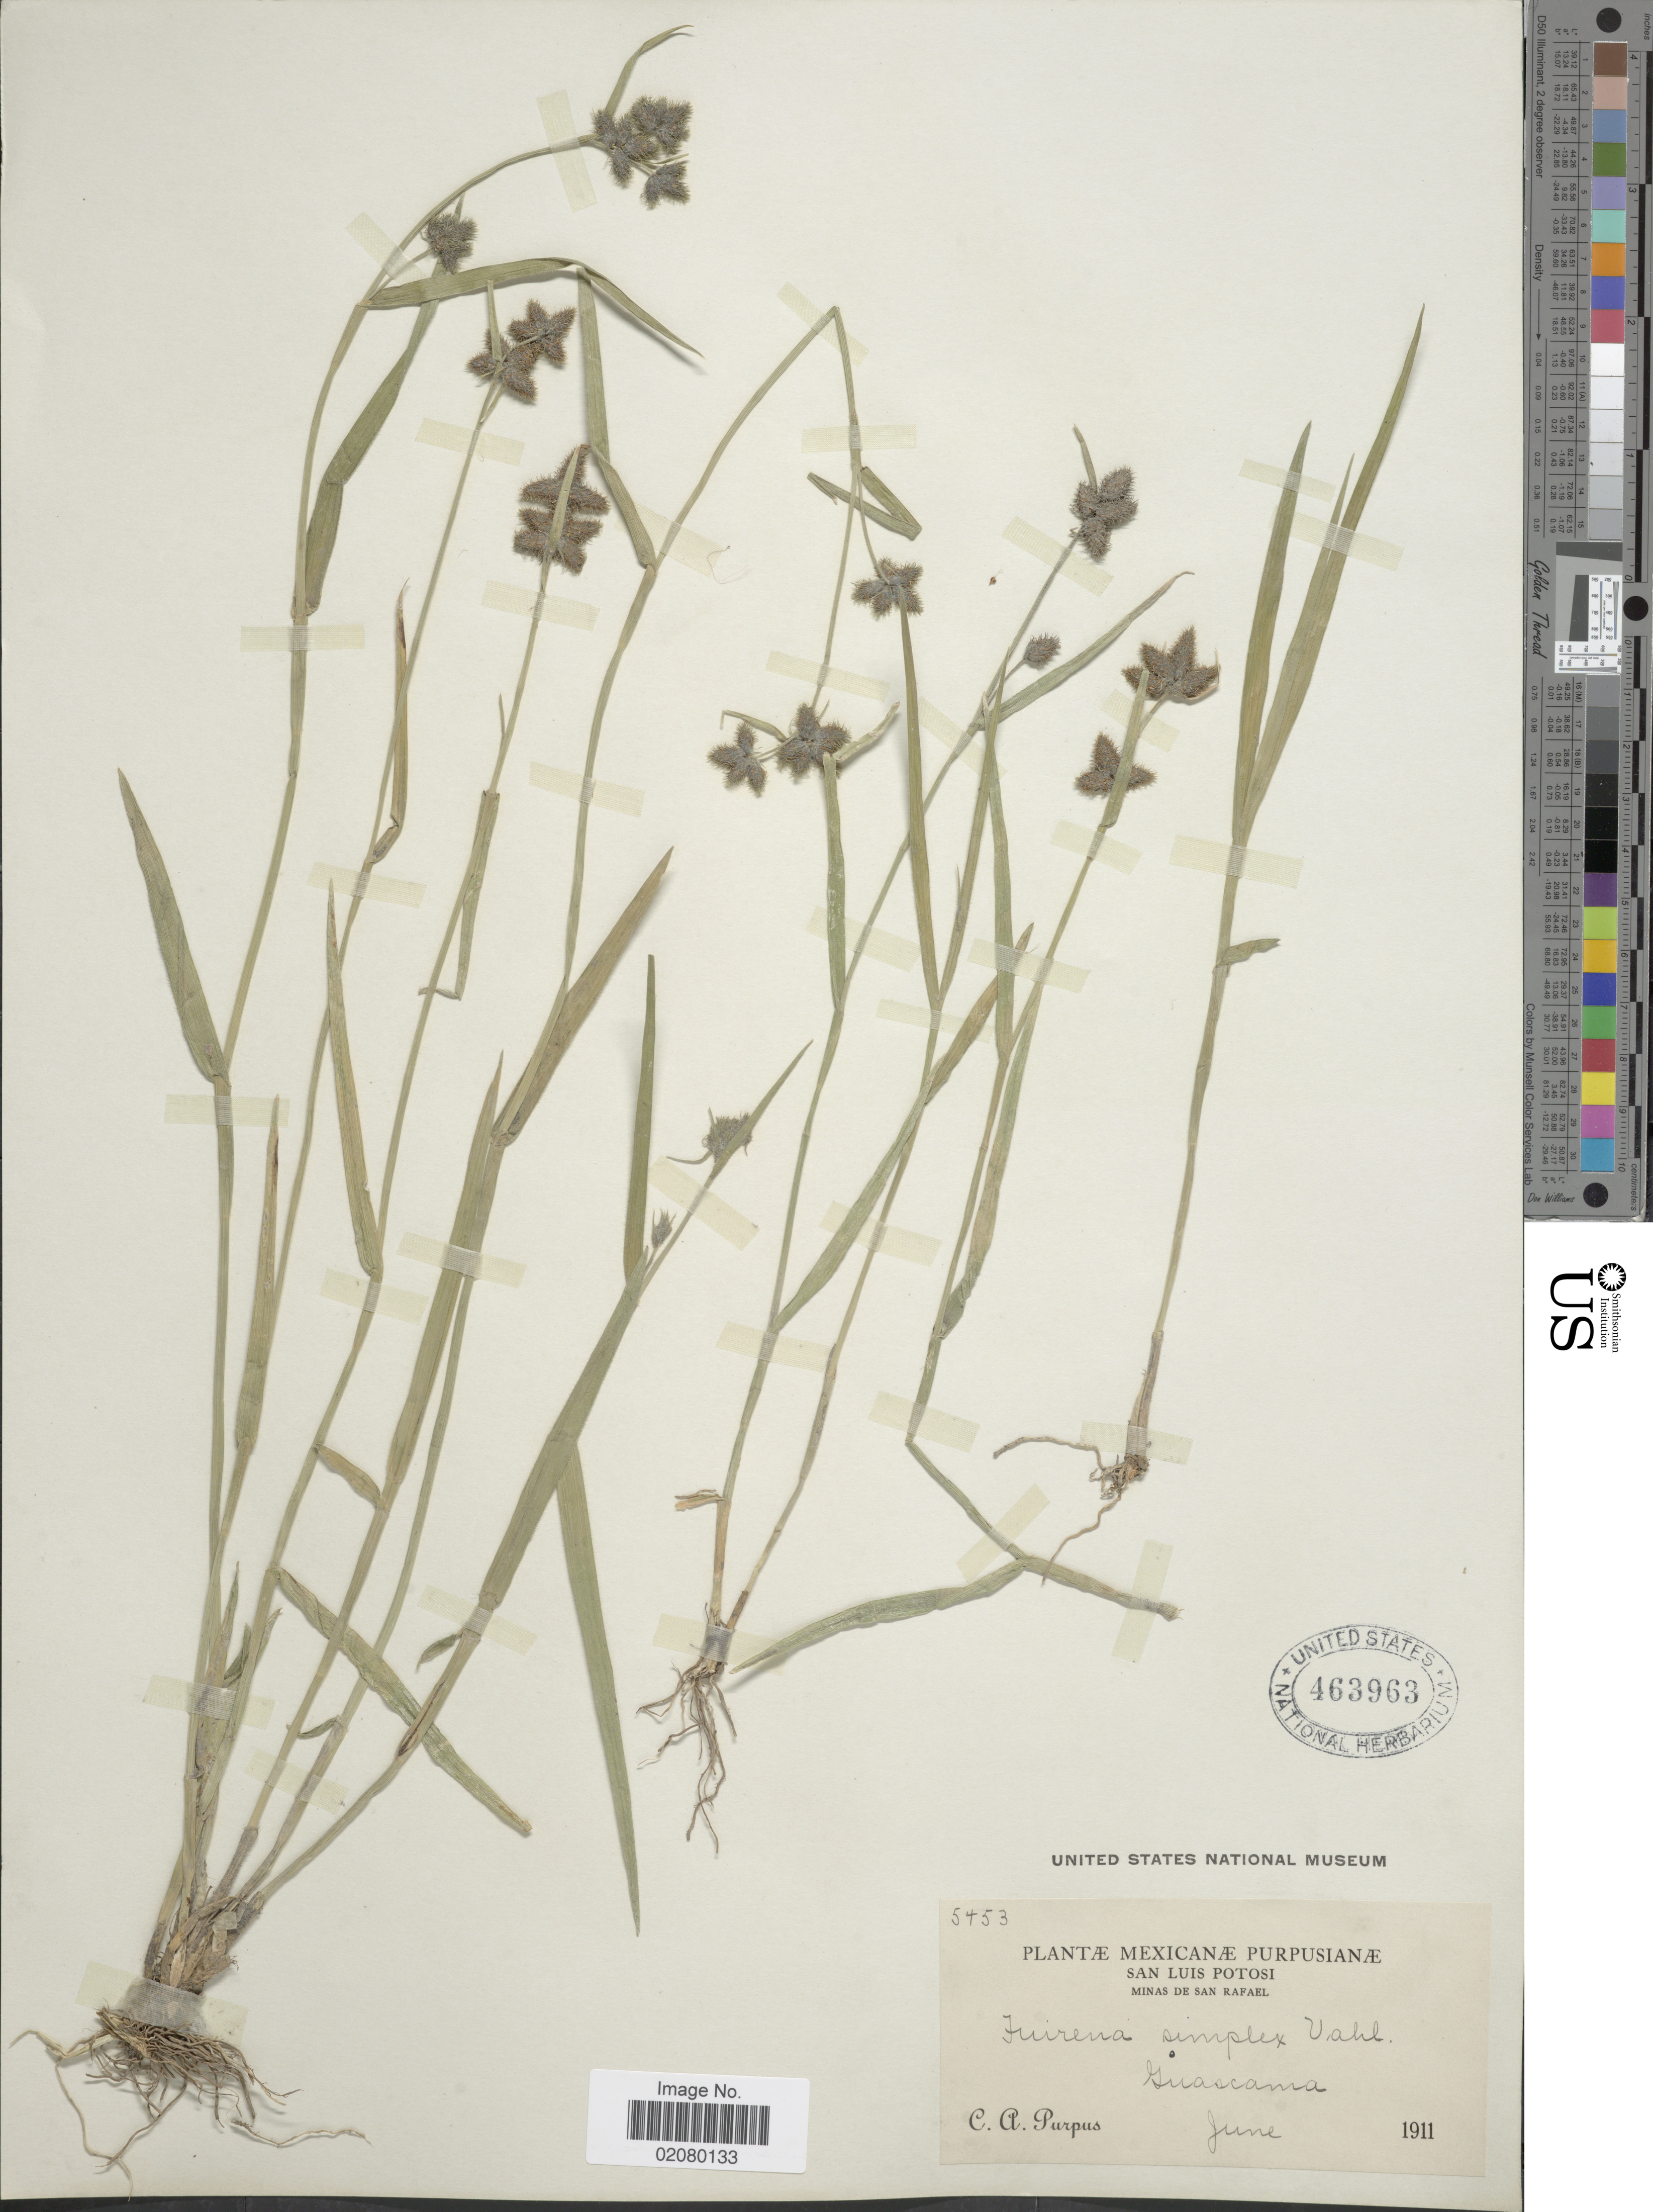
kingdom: Plantae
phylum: Tracheophyta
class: Liliopsida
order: Poales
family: Cyperaceae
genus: Fuirena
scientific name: Fuirena simplex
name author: Vahl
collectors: C. A. Purpus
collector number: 5453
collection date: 1911-06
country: Mexico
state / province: San Luis Potosí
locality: Minas de San Rafael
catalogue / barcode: US 463963